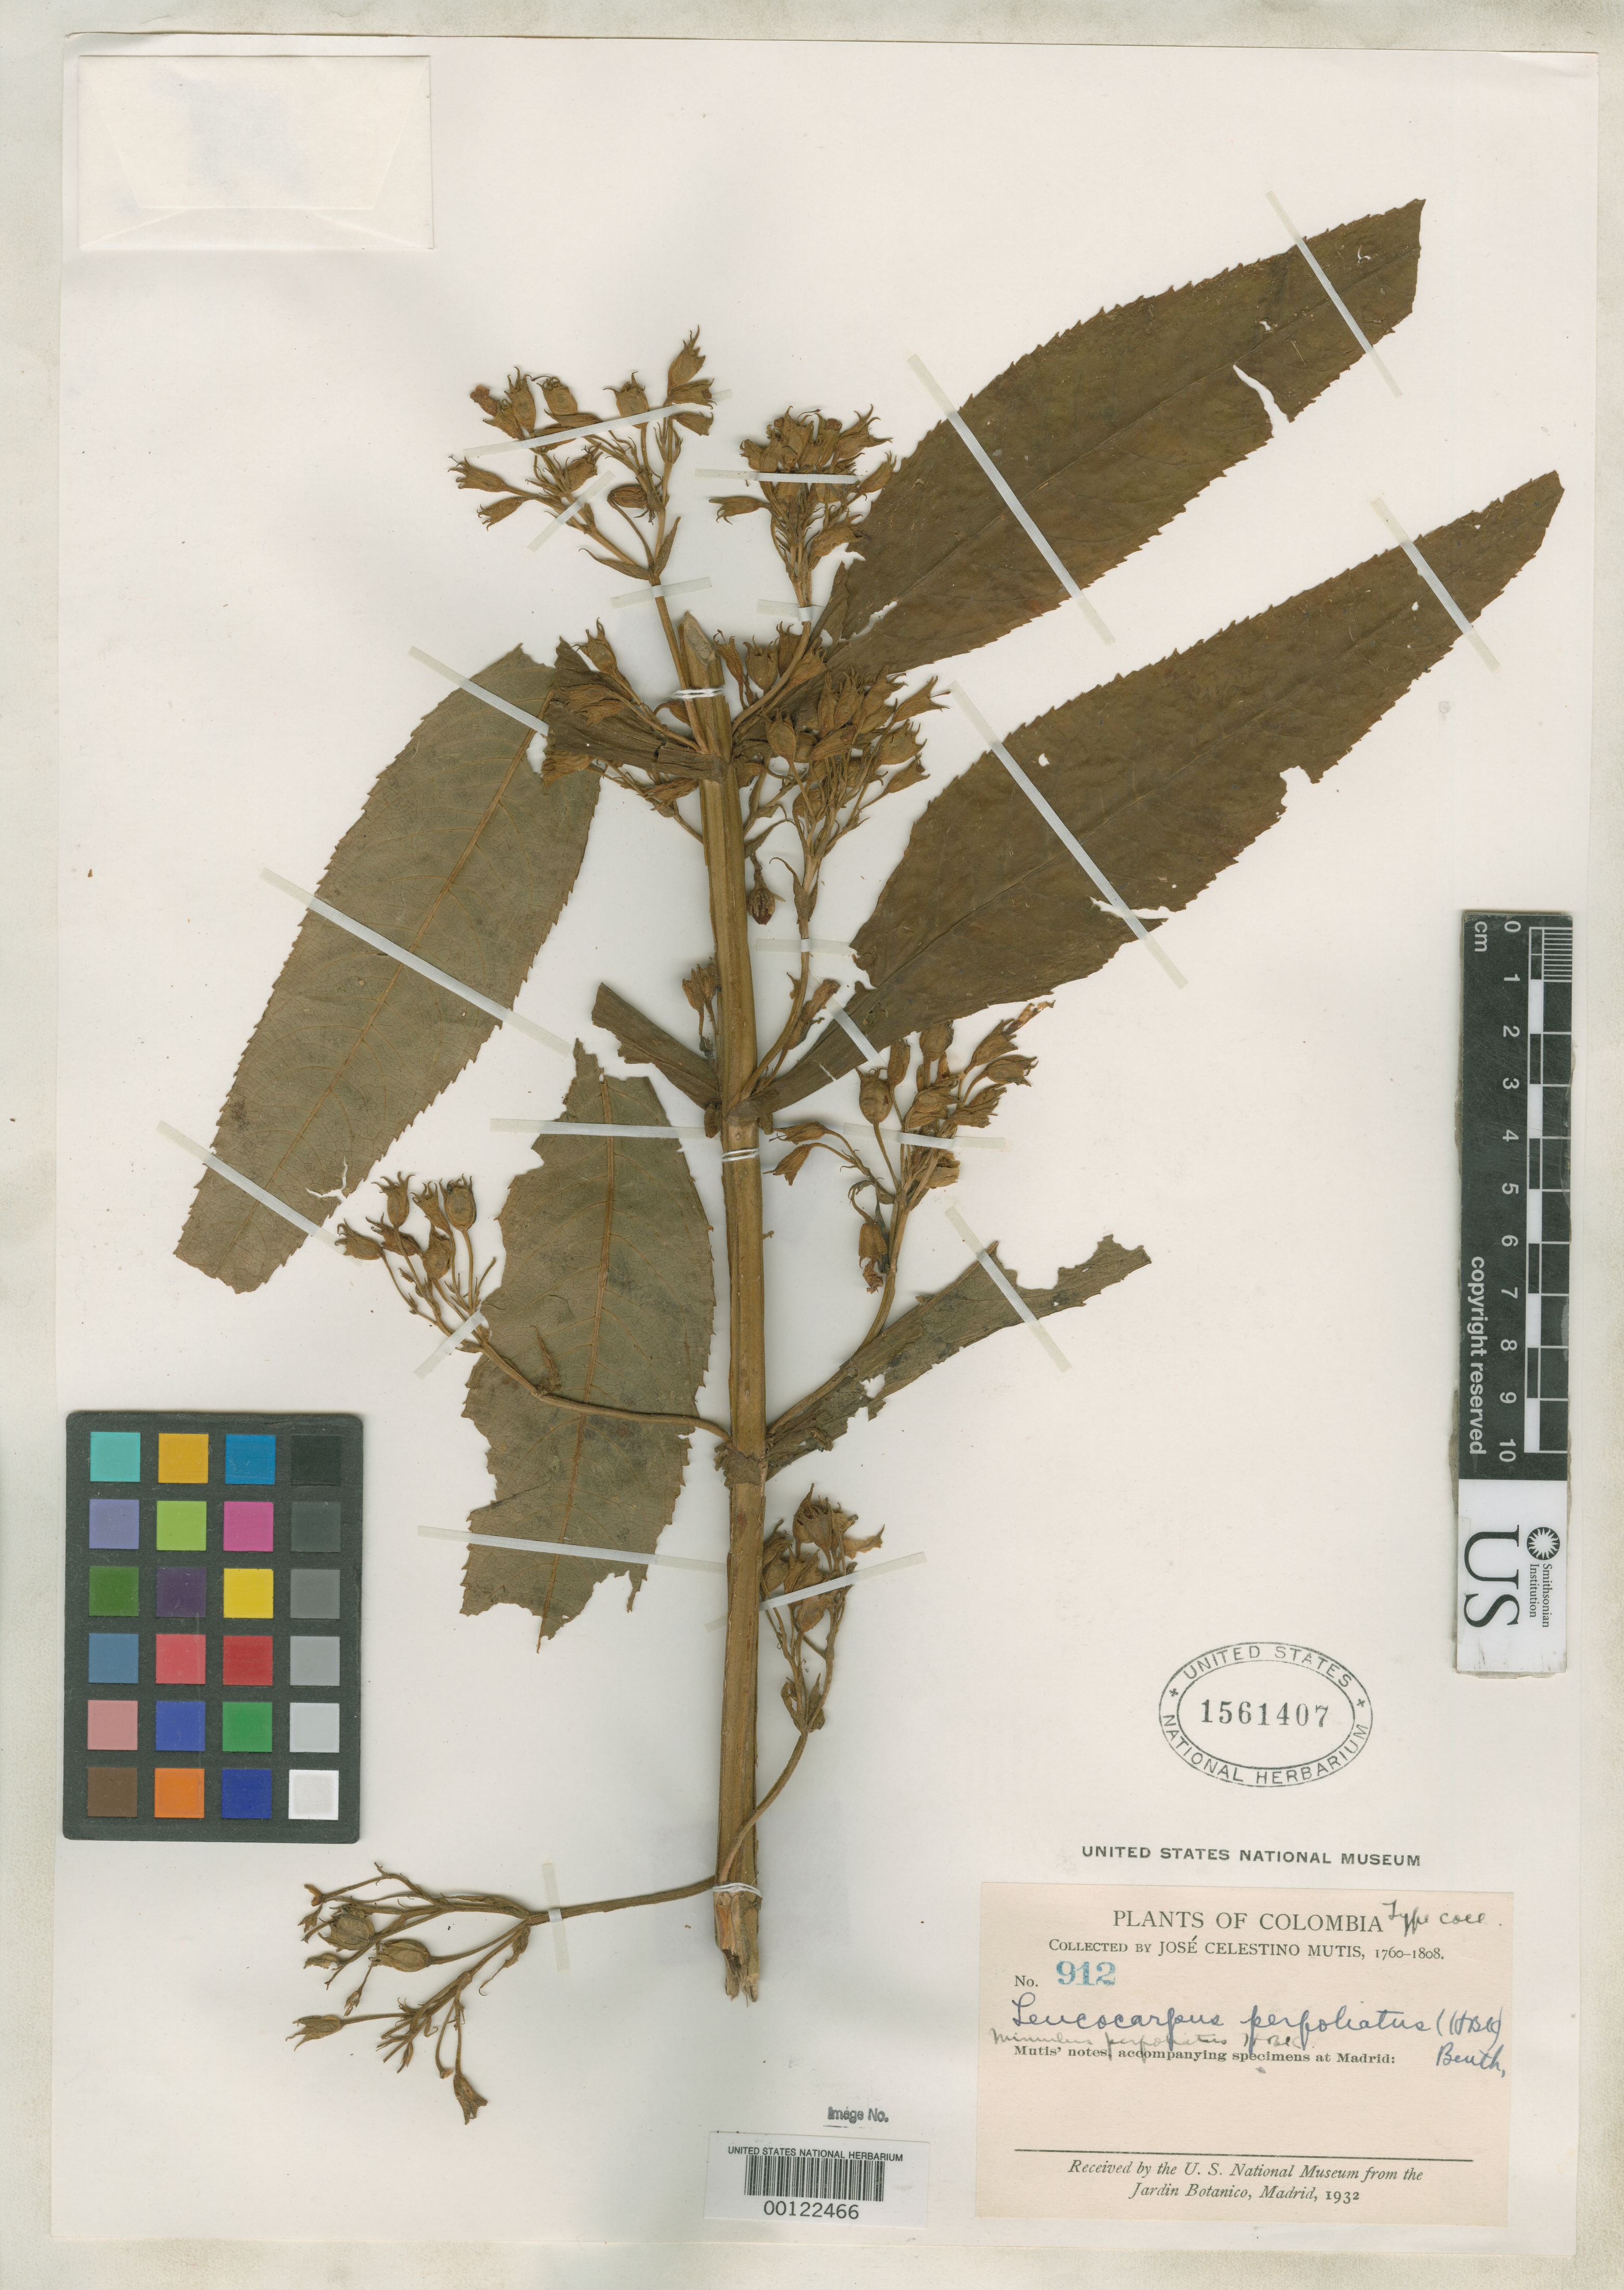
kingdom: Plantae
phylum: Tracheophyta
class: Magnoliopsida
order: Lamiales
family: Phrymaceae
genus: Mimulus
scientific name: Mimulus perfoliatus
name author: Kunth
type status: Type Collection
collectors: J. C. B. Mutis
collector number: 912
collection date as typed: to -- --- 1808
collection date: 1808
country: Colombia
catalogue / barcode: US 1561407